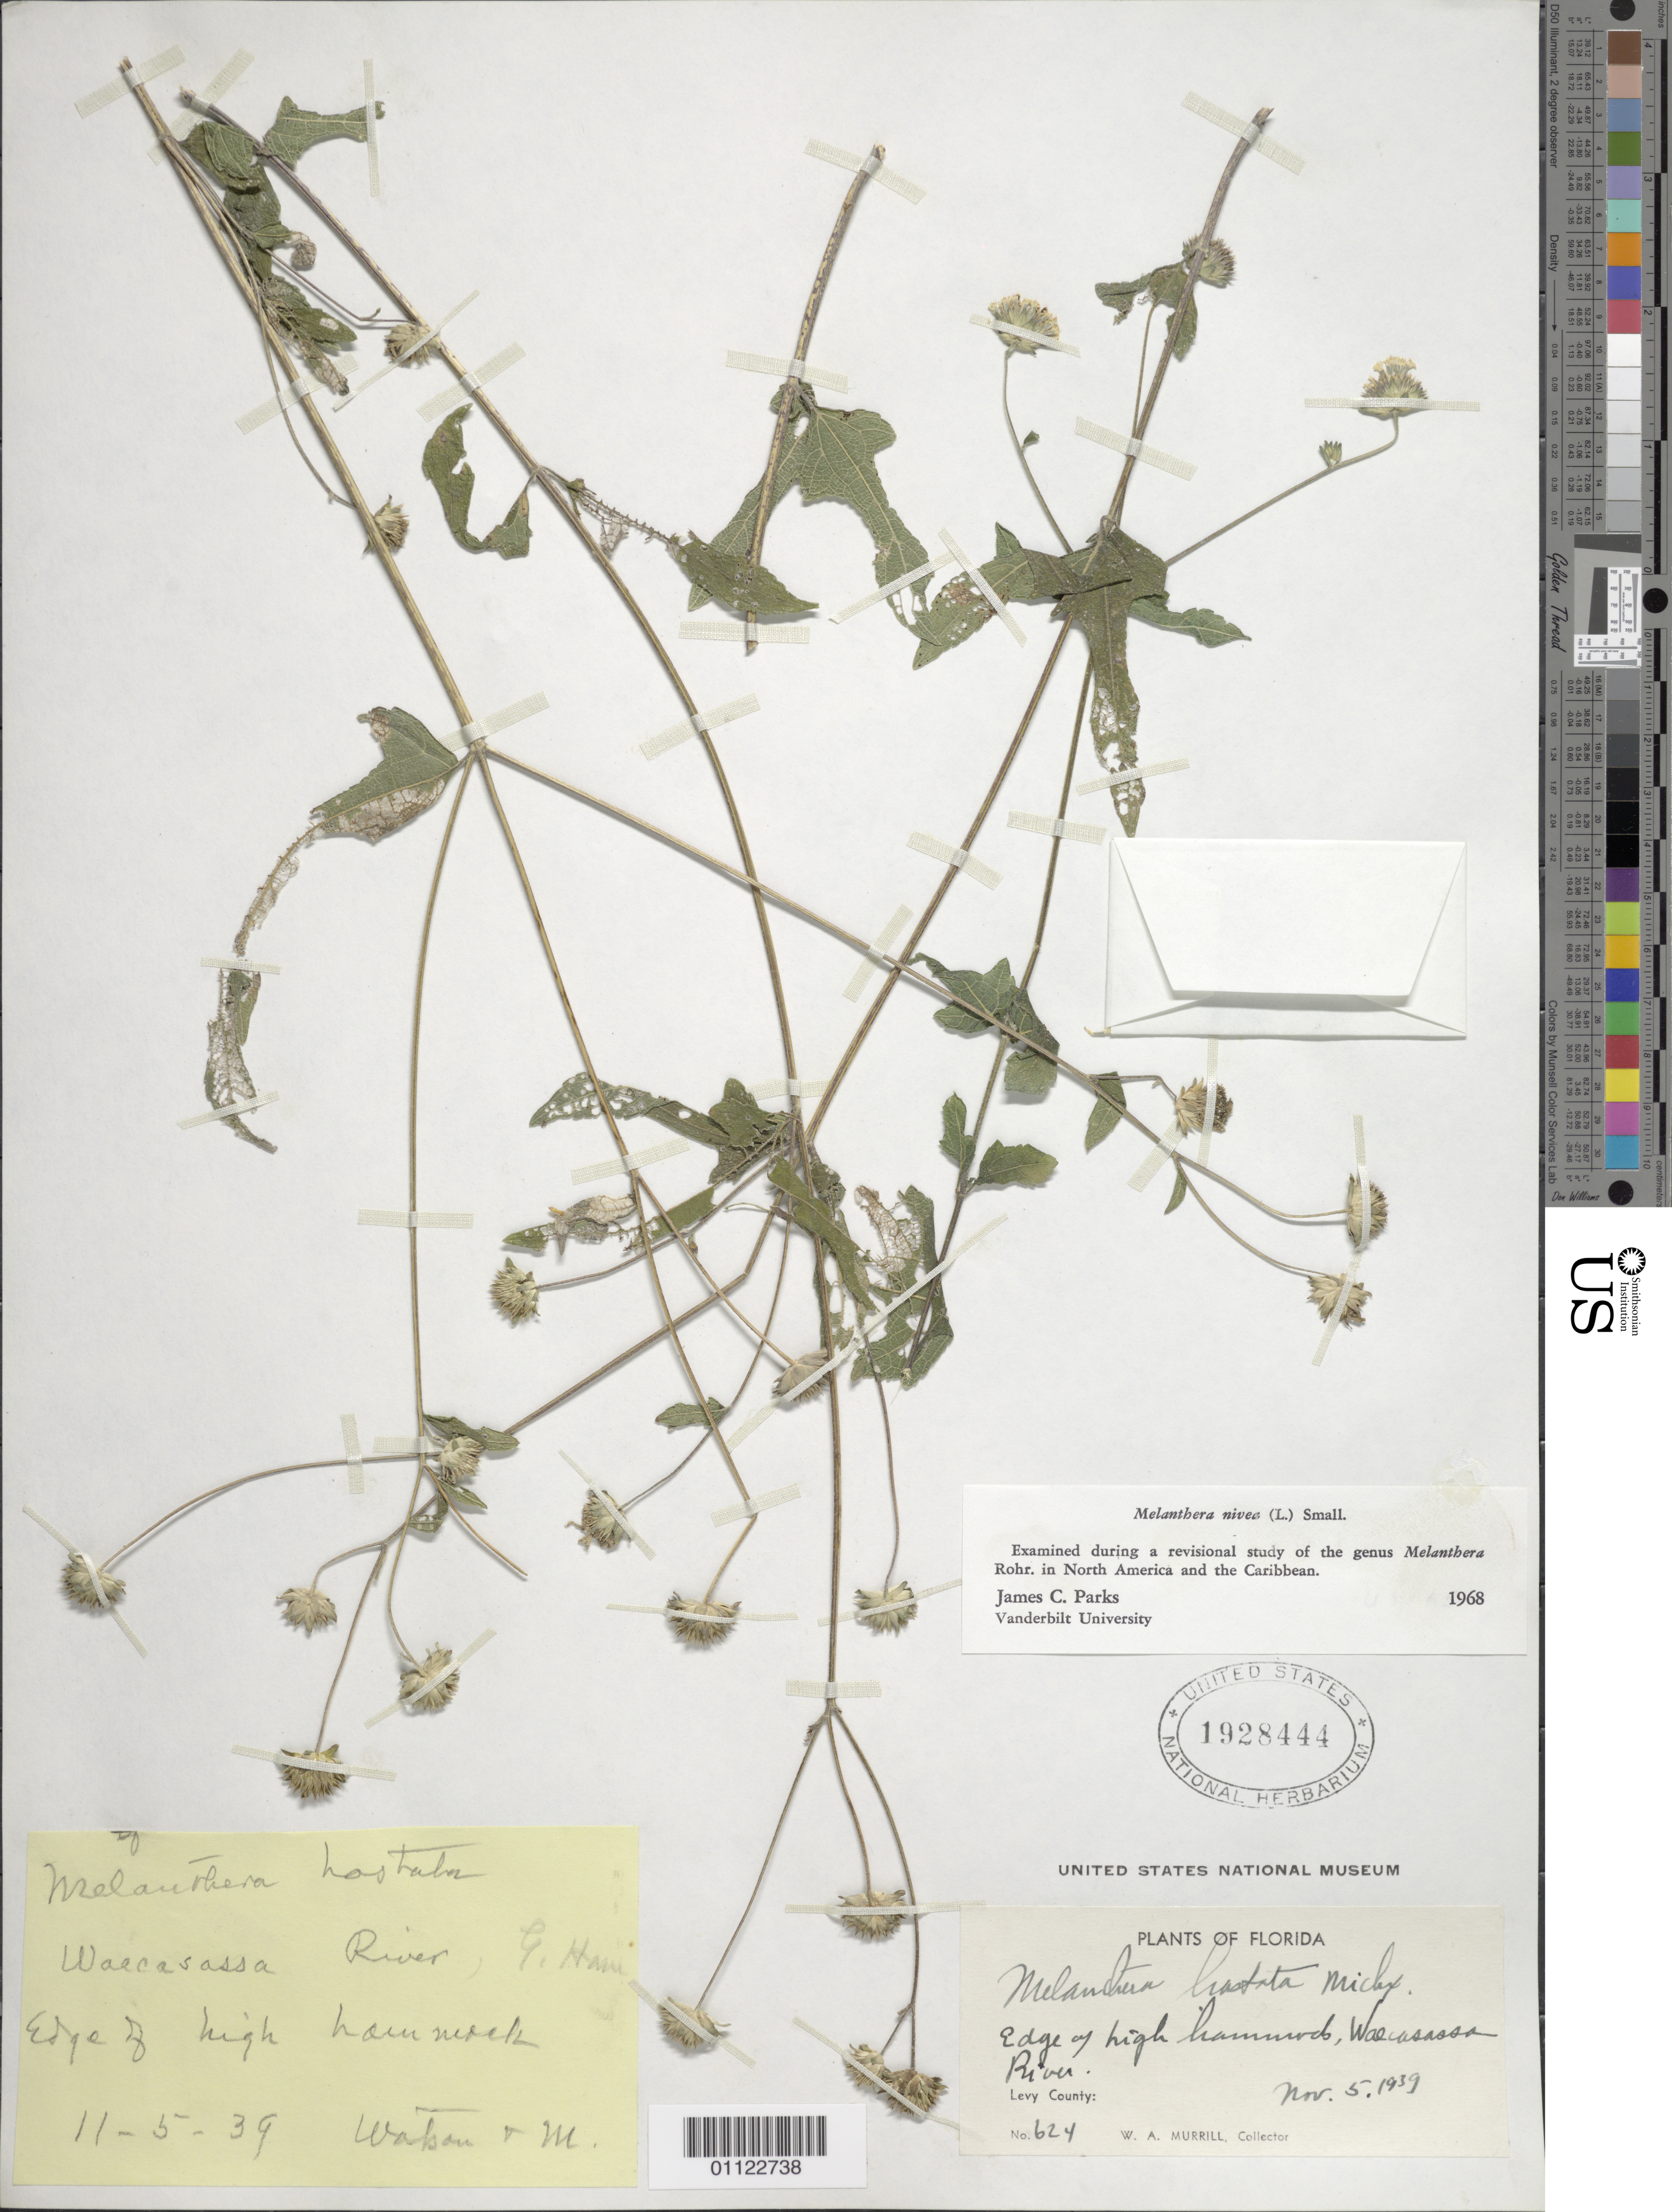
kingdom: Plantae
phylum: Tracheophyta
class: Magnoliopsida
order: Asterales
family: Asteraceae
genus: Melanthera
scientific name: Melanthera nivea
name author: (L.) Small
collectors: W. A. Murrill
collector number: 624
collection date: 1939-11-05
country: United States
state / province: Florida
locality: Edge of high hammock. Waecasassa River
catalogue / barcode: US 1928444